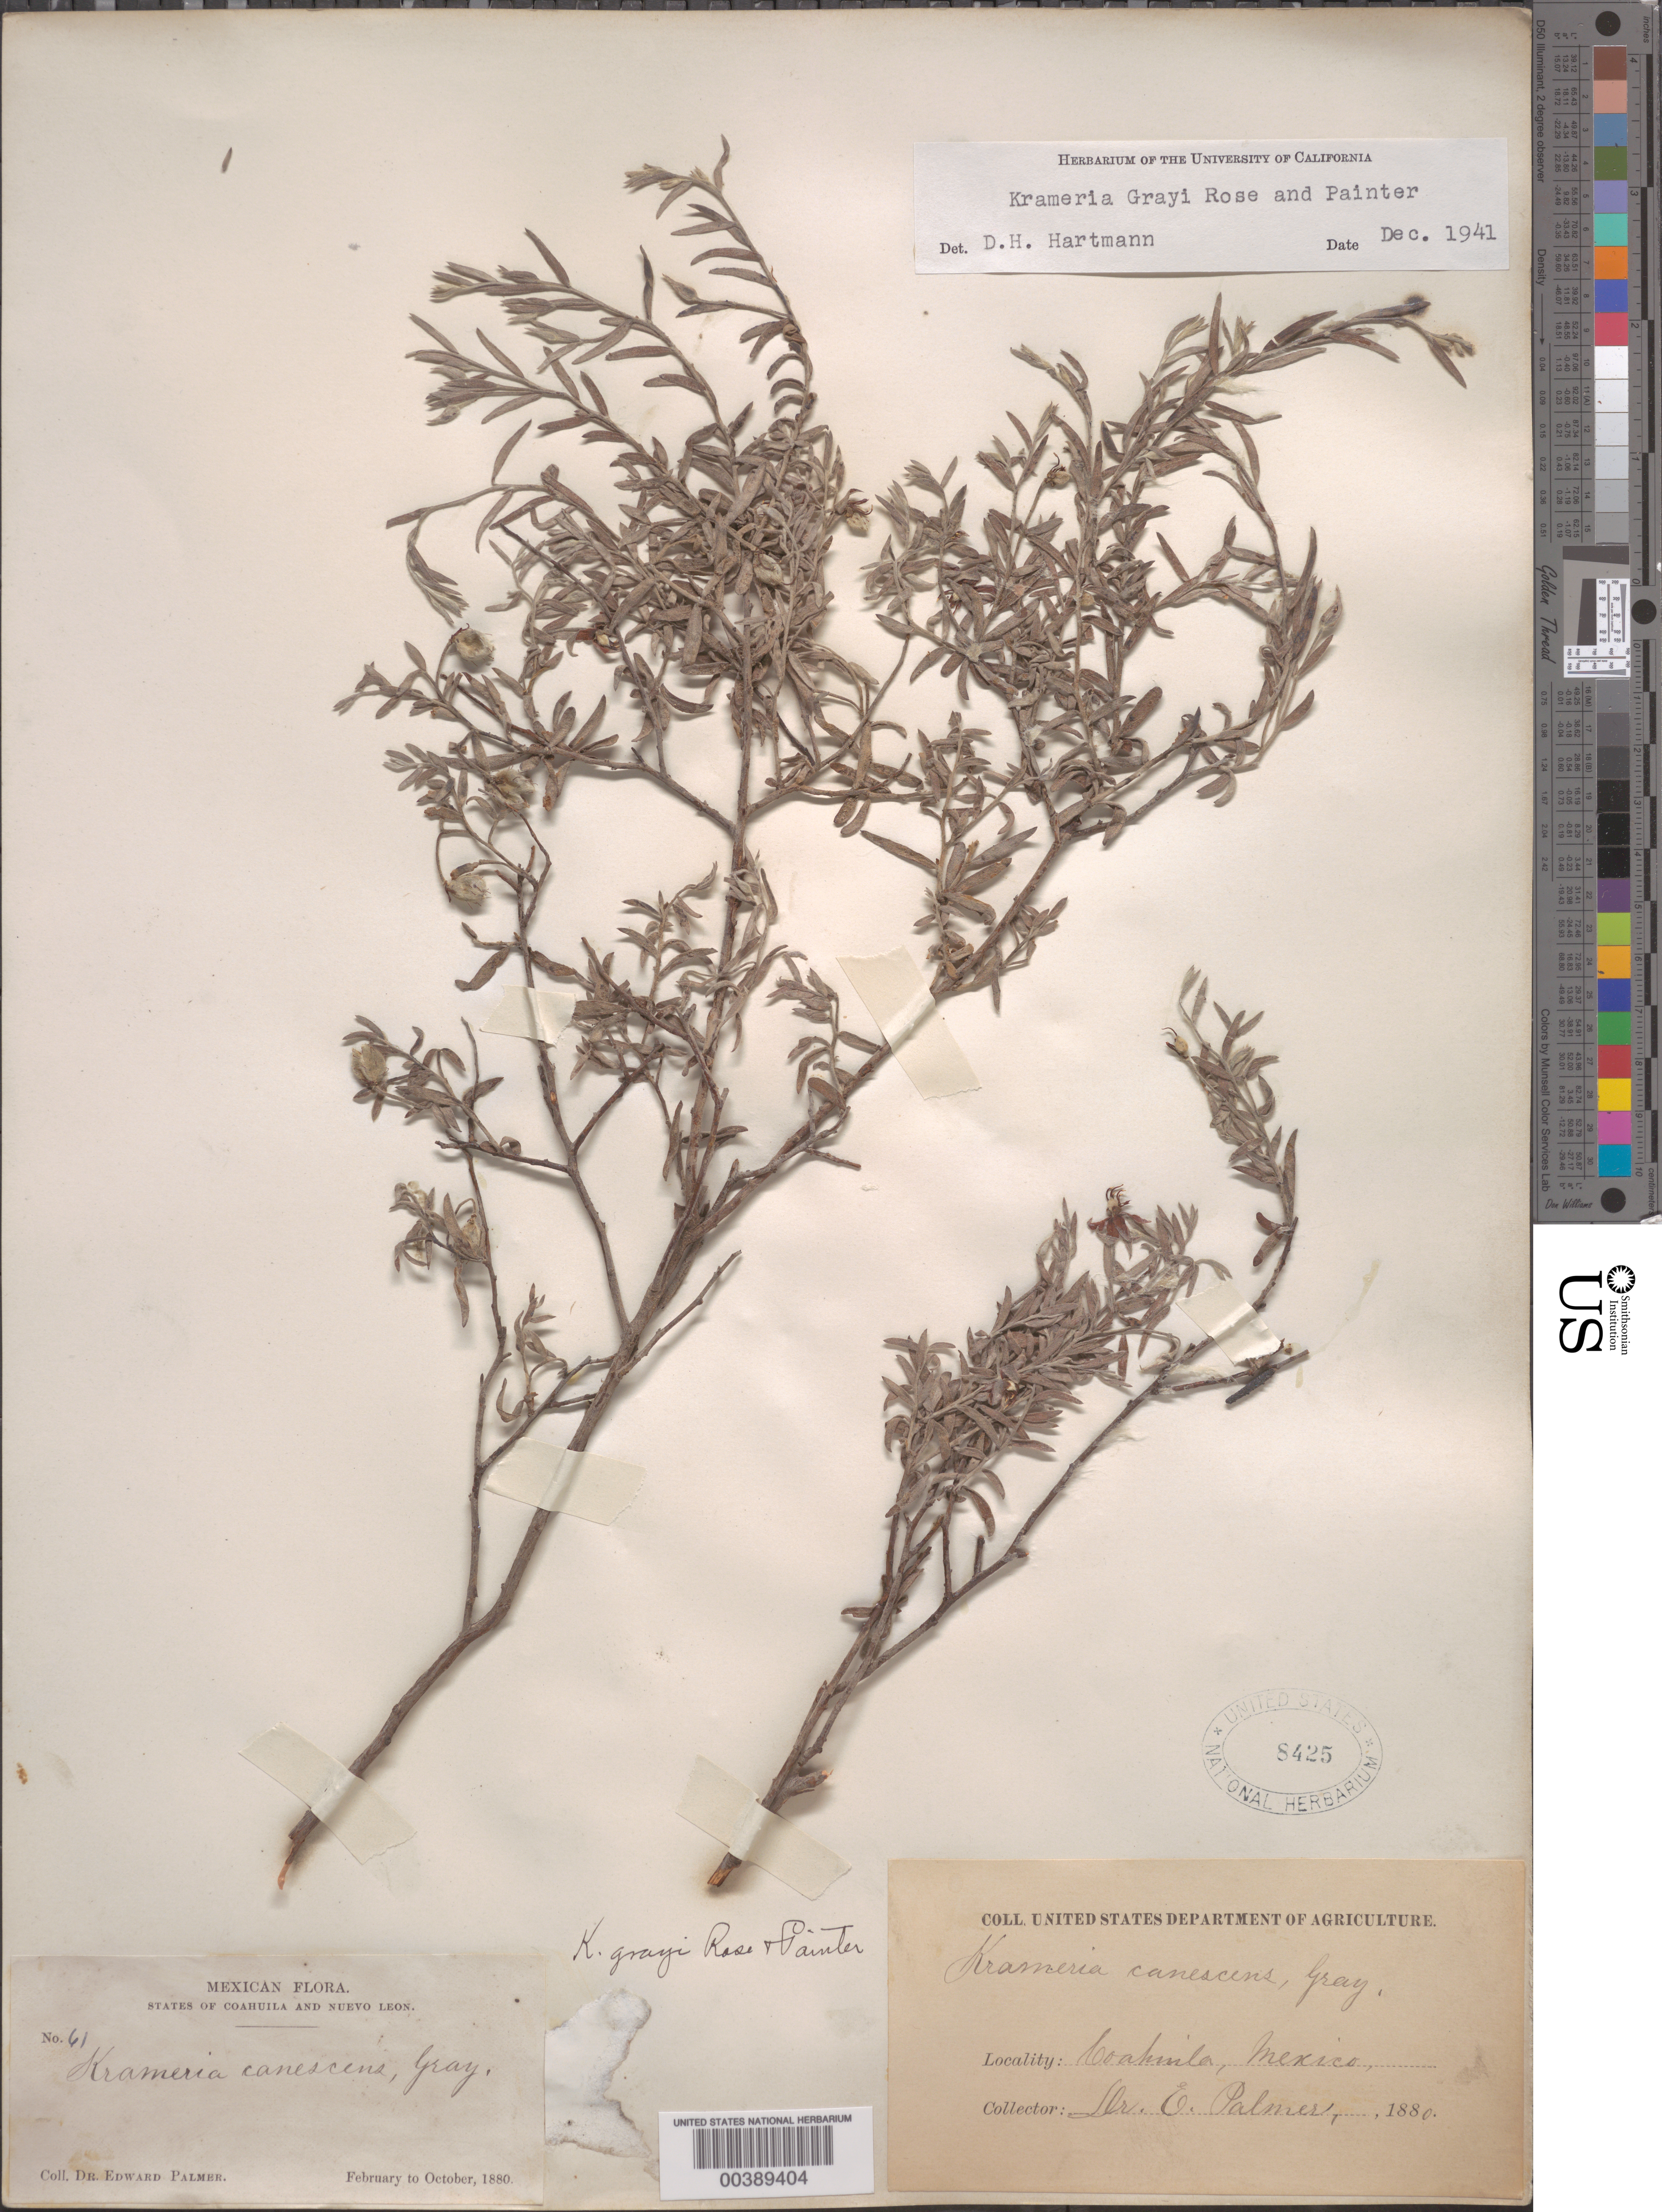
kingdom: Plantae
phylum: Tracheophyta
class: Magnoliopsida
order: Zygophyllales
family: Krameriaceae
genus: Krameria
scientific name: Krameria grayi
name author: Rose & J.H. Painter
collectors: E. Palmer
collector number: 61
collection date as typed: Feb 1880 to -- Oct 1880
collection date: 1880-02/1880-10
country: Mexico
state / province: Coahuila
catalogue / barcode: US 8425